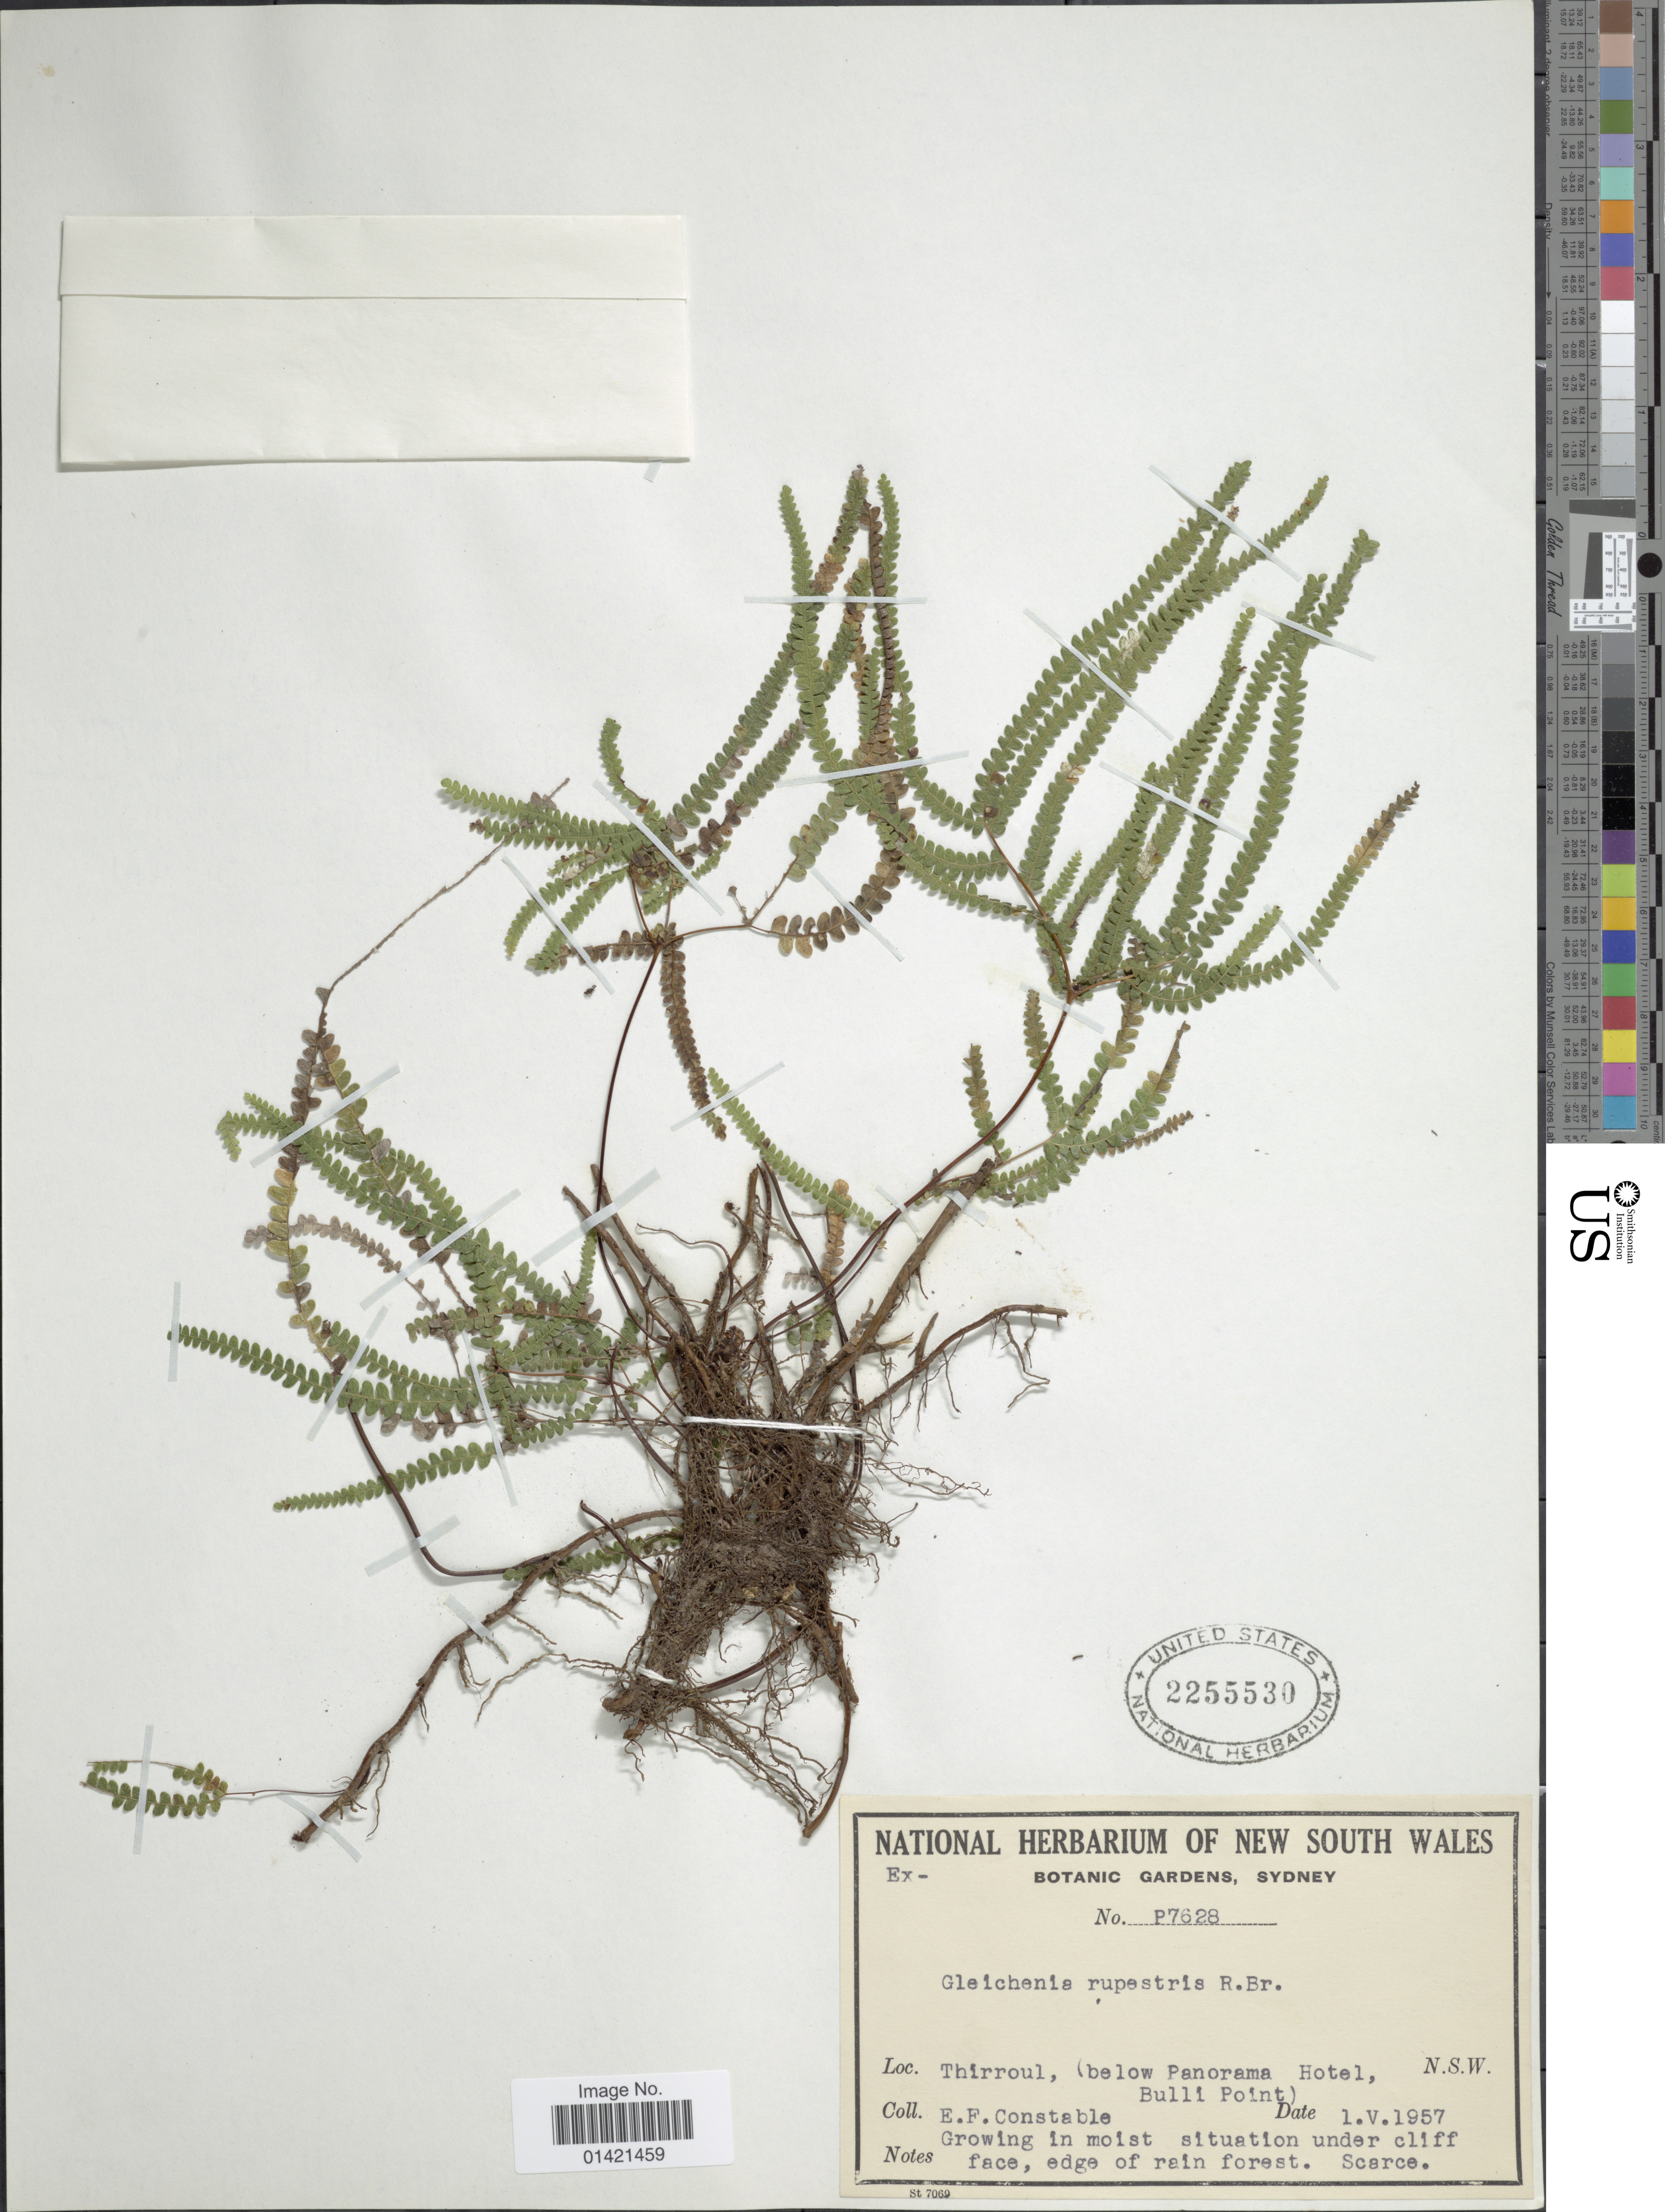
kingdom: Plantae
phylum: Tracheophyta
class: Polypodiopsida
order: Gleicheniales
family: Gleicheniaceae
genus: Gleichenia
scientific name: Gleichenia rupestris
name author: R. Br.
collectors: E. F. Constable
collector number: P7628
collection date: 1957-05-01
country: Australia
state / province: New South Wales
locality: Thirroul, (below Panorama Hotel, Bulli Point). N.S.W.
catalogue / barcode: US 2255530